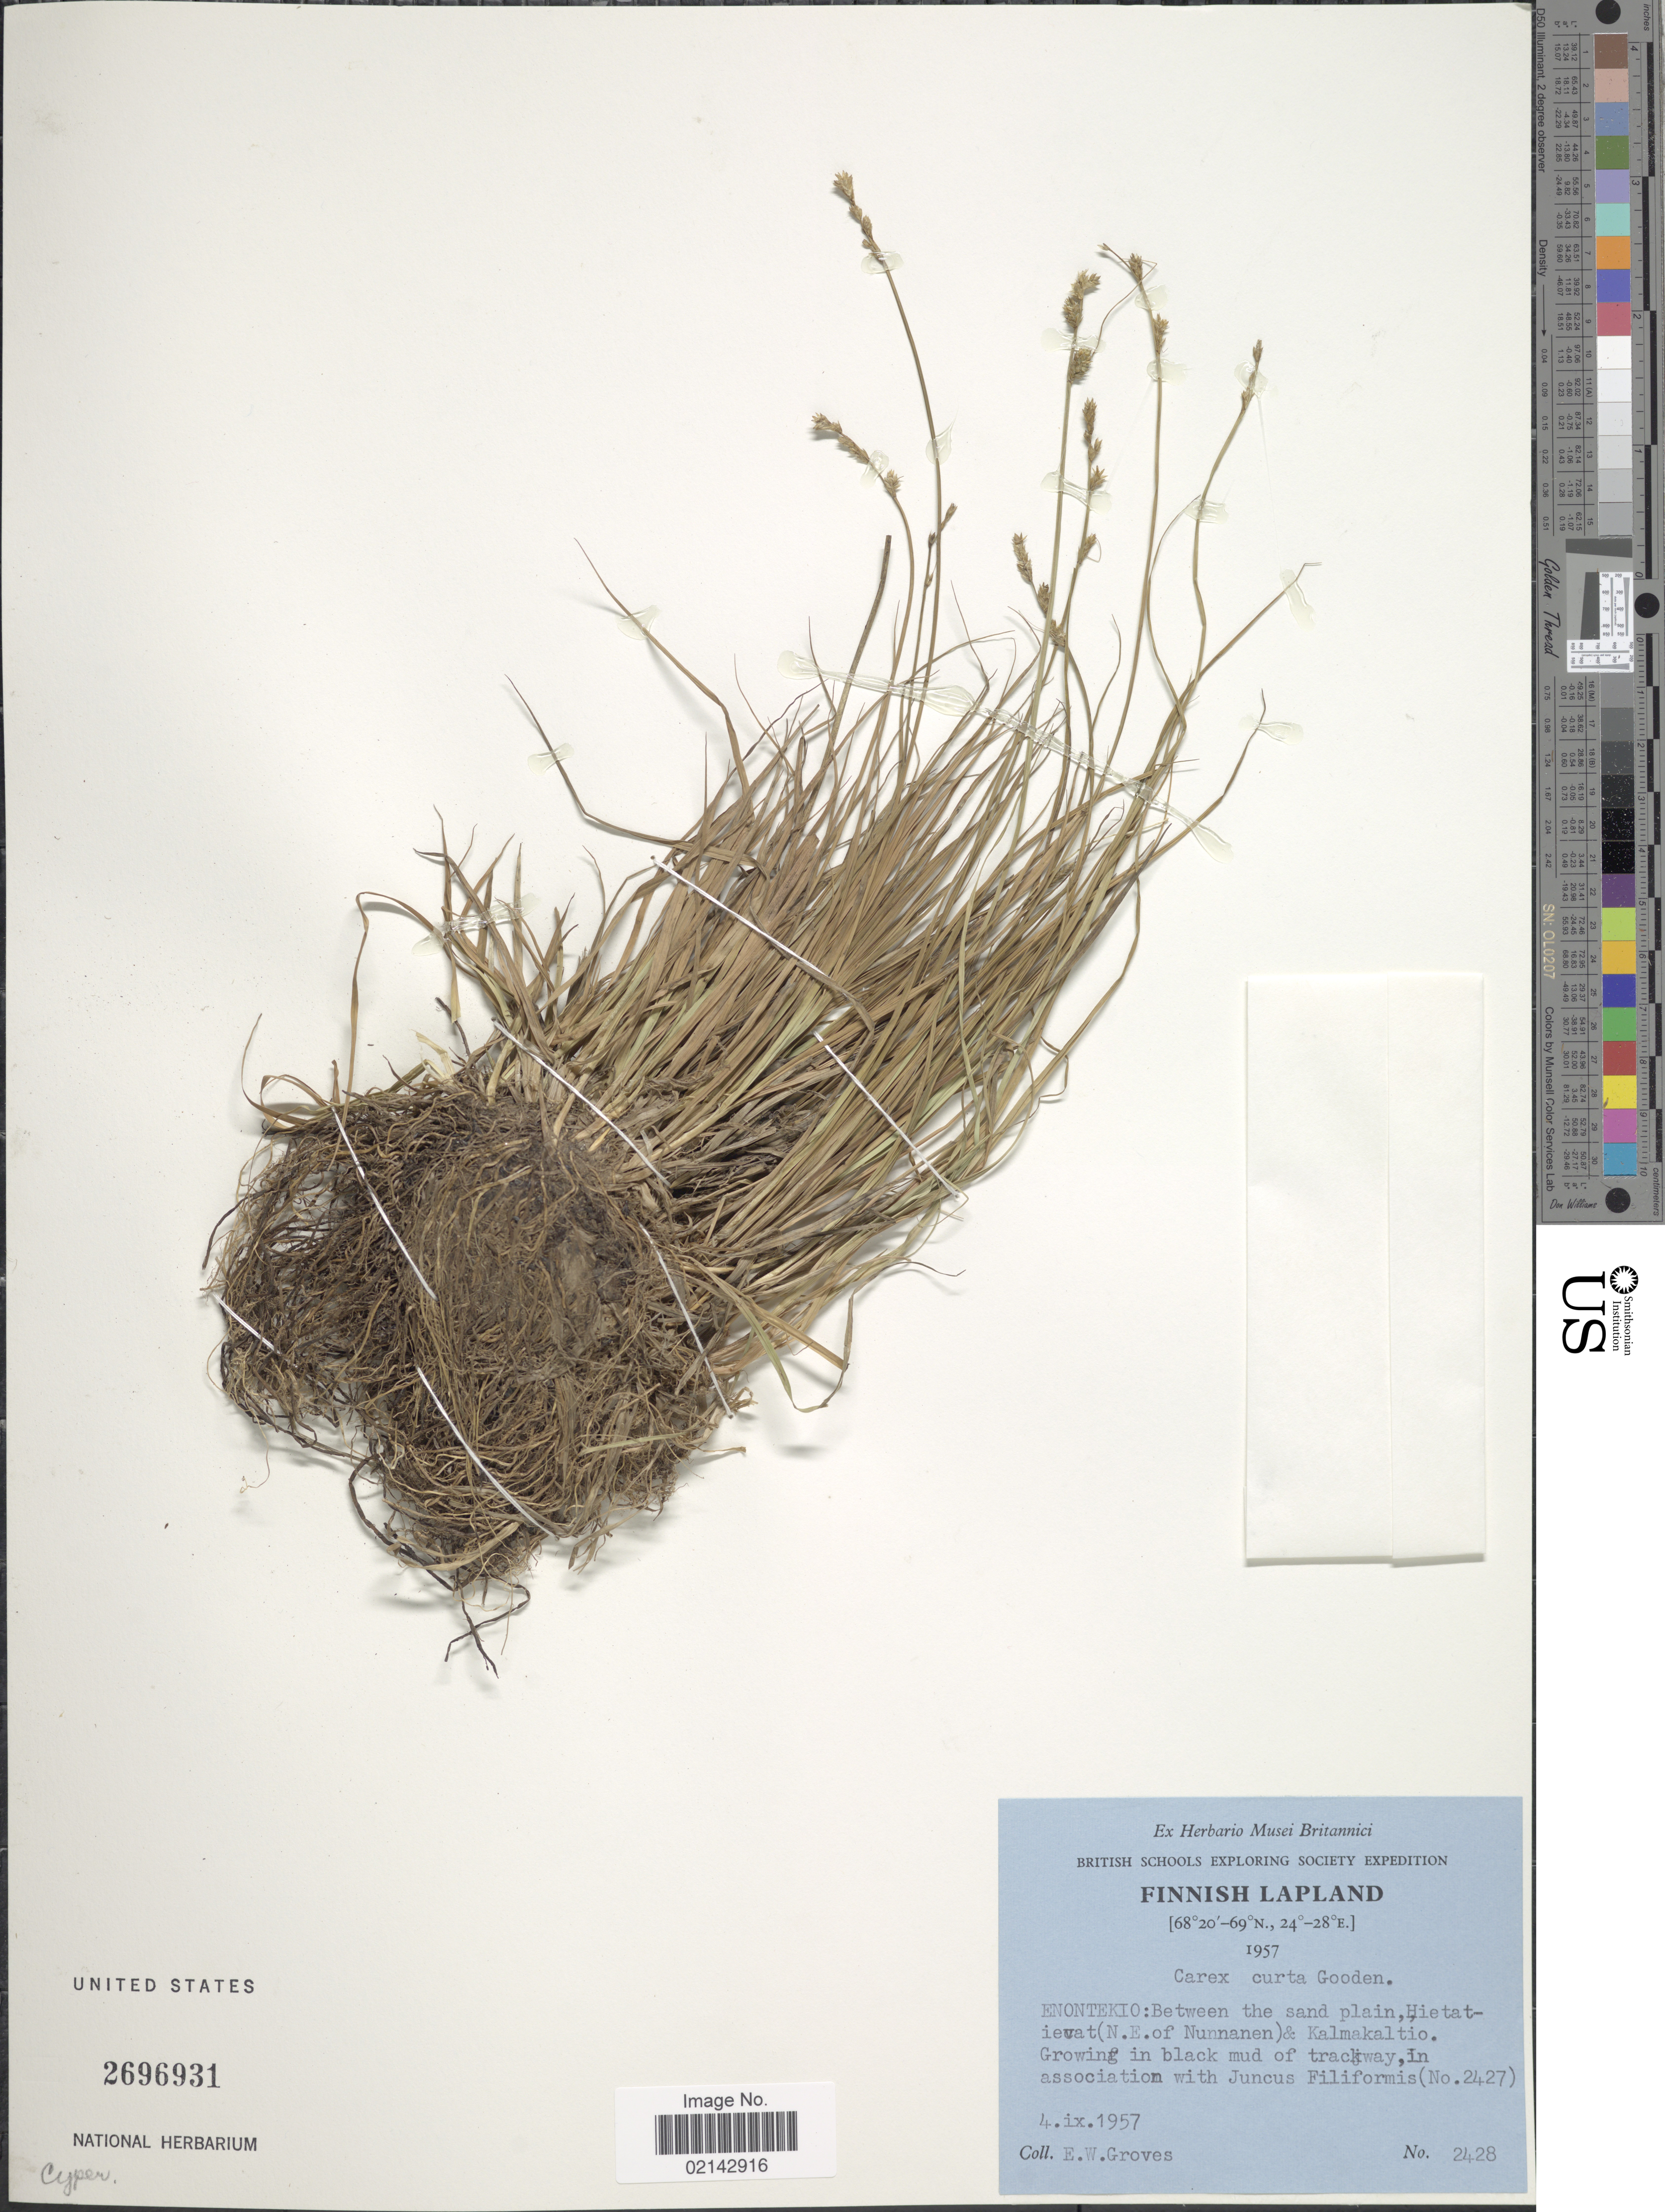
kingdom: Plantae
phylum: Tracheophyta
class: Liliopsida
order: Poales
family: Cyperaceae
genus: Carex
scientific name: Carex canescens var. canescens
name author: L.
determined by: Strong, Mark T., (BOT), Smithsonian Institution - National Museum of Natural History (UNITED STATES)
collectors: E. Groves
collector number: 2428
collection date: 1957-09-04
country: Finland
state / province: Lappi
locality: Finnish Lappland, Enontekio: between sand plain, Hietatievat ( N.E. of Nunnanen) Kalmakaltio, in black mud of trackway.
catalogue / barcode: US 2696931